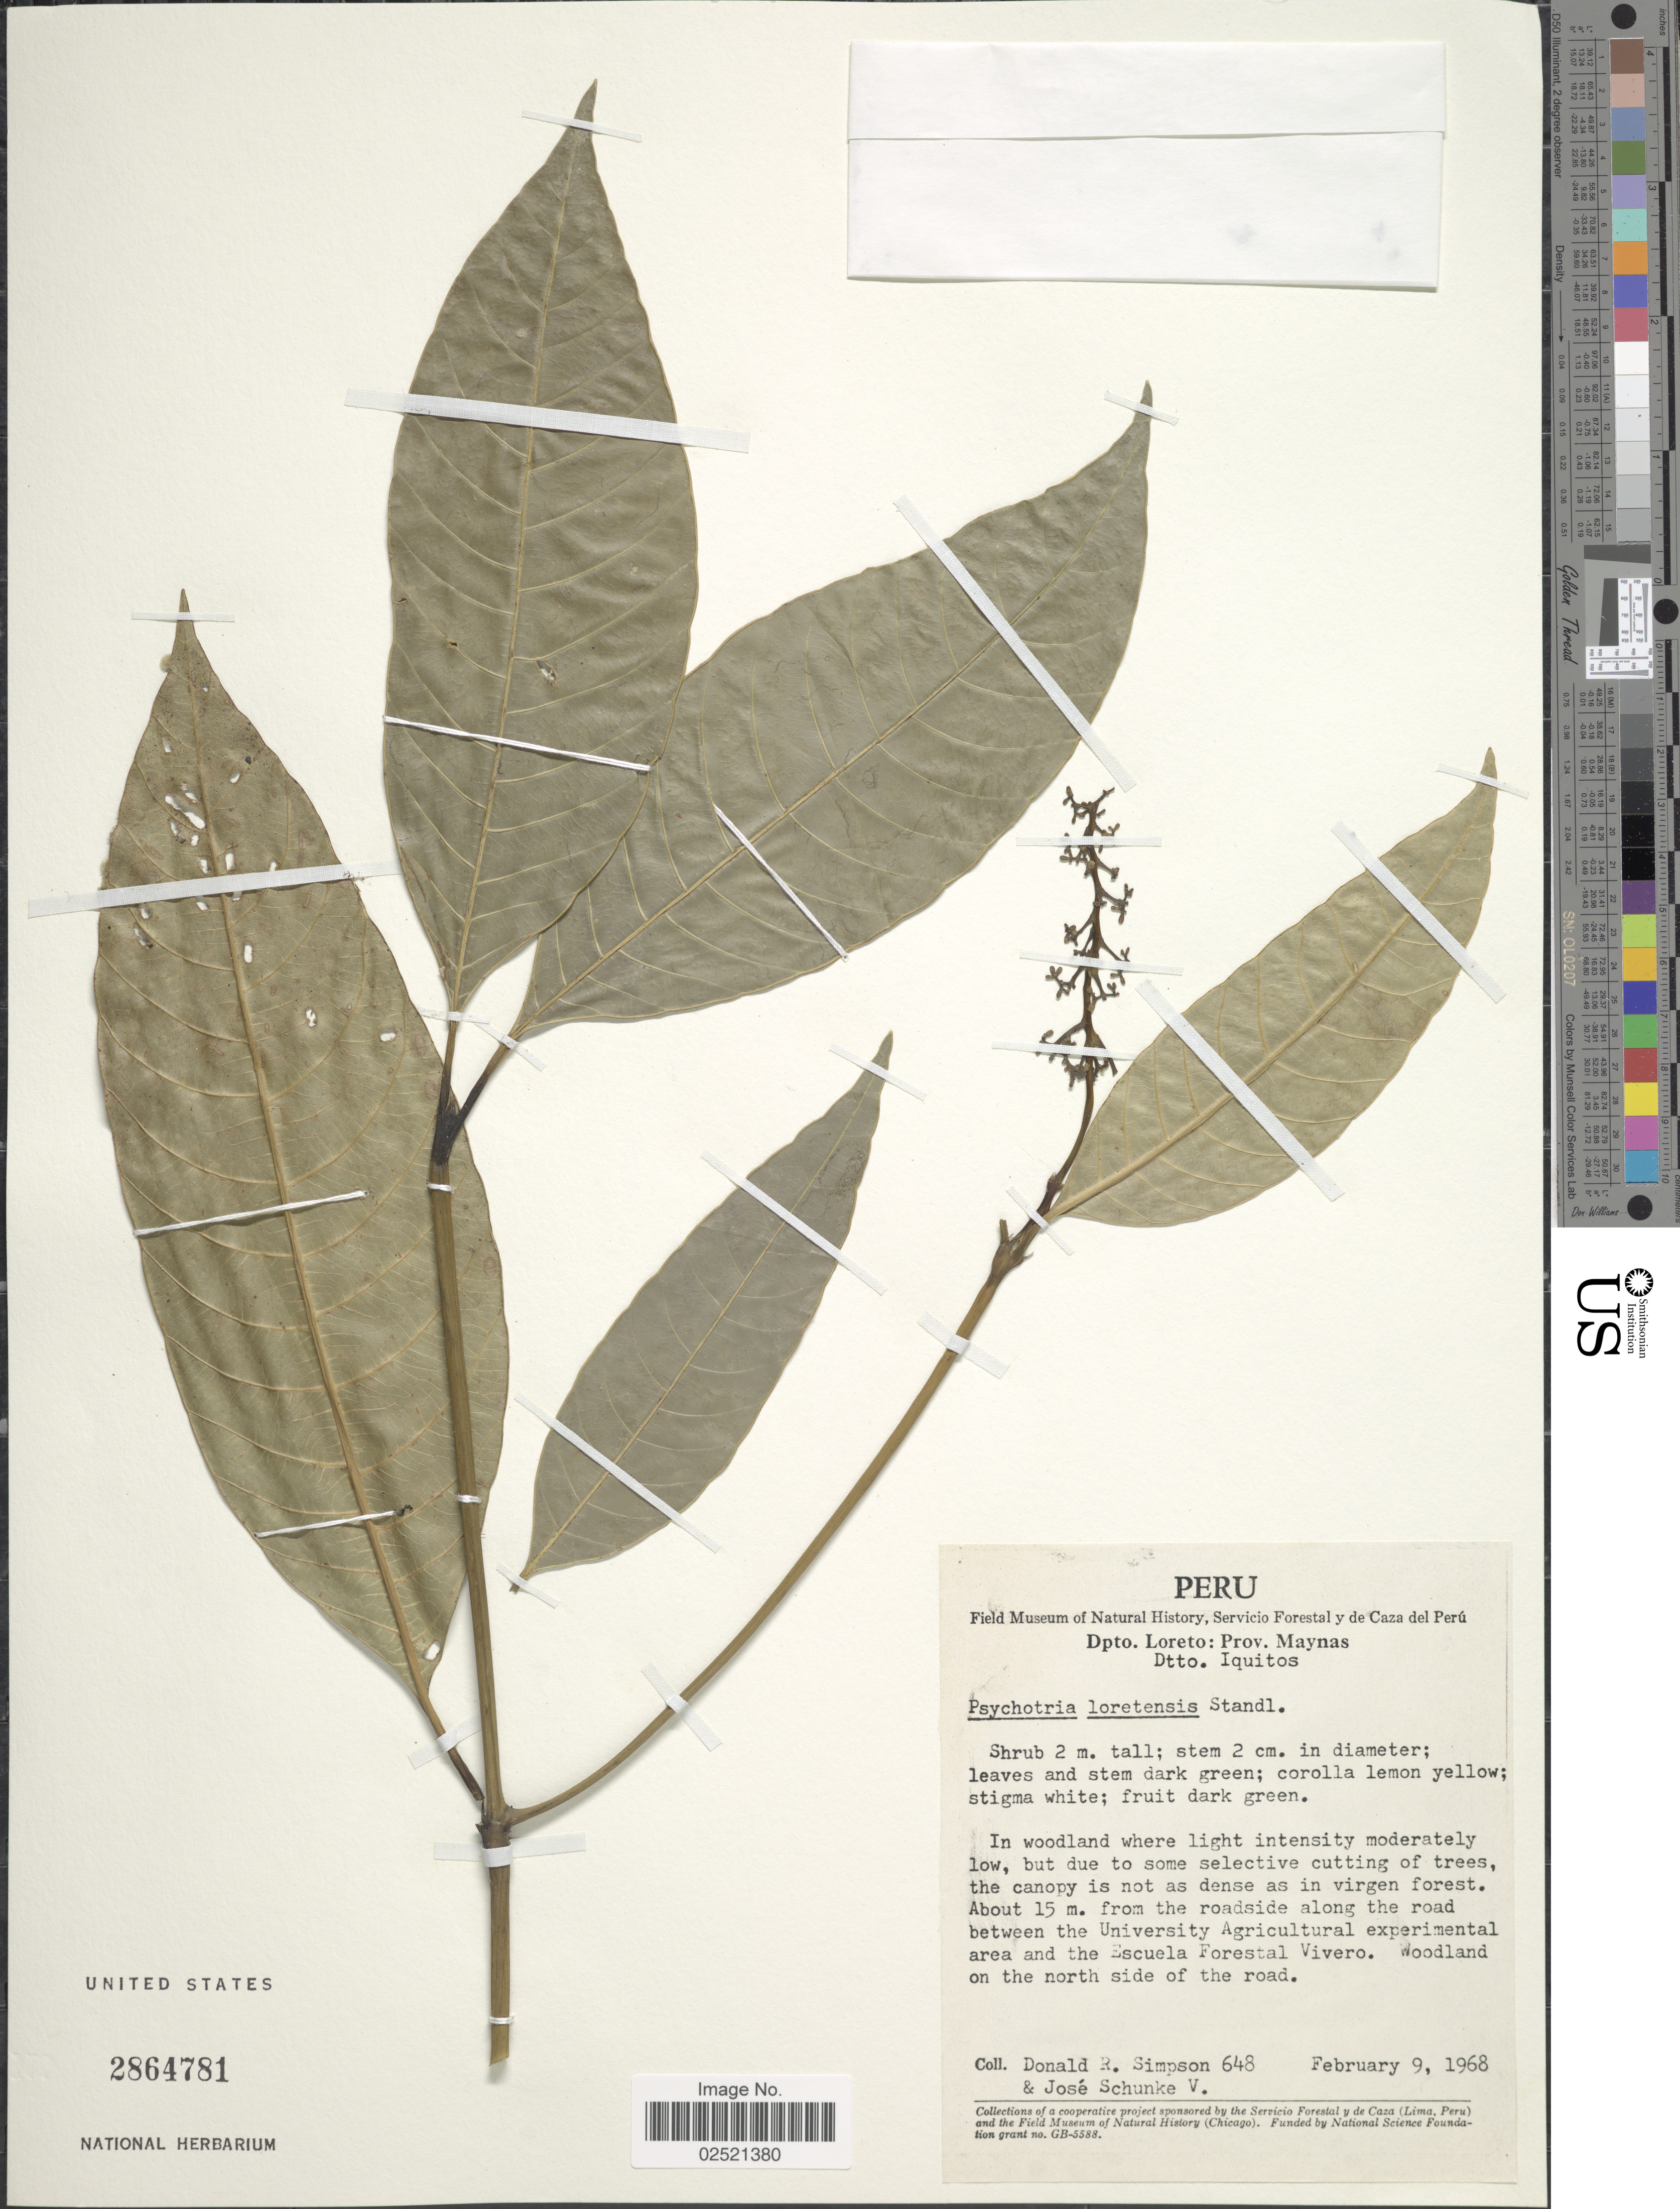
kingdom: Plantae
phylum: Tracheophyta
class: Magnoliopsida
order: Gentianales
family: Rubiaceae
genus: Psychotria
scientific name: Psychotria loretensis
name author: Standl.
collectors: D. R. Simpson & J. Schunke Vigo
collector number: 648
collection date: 1968-02-09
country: Peru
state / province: Loreto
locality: Prov. Maynas, Dtto. Iquitos, about 15 m. from the roadside along the road between the University Agricultural experimental area and the Escuela Forestal Vivero, woodland on the nort side of the road.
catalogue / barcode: US 2864781